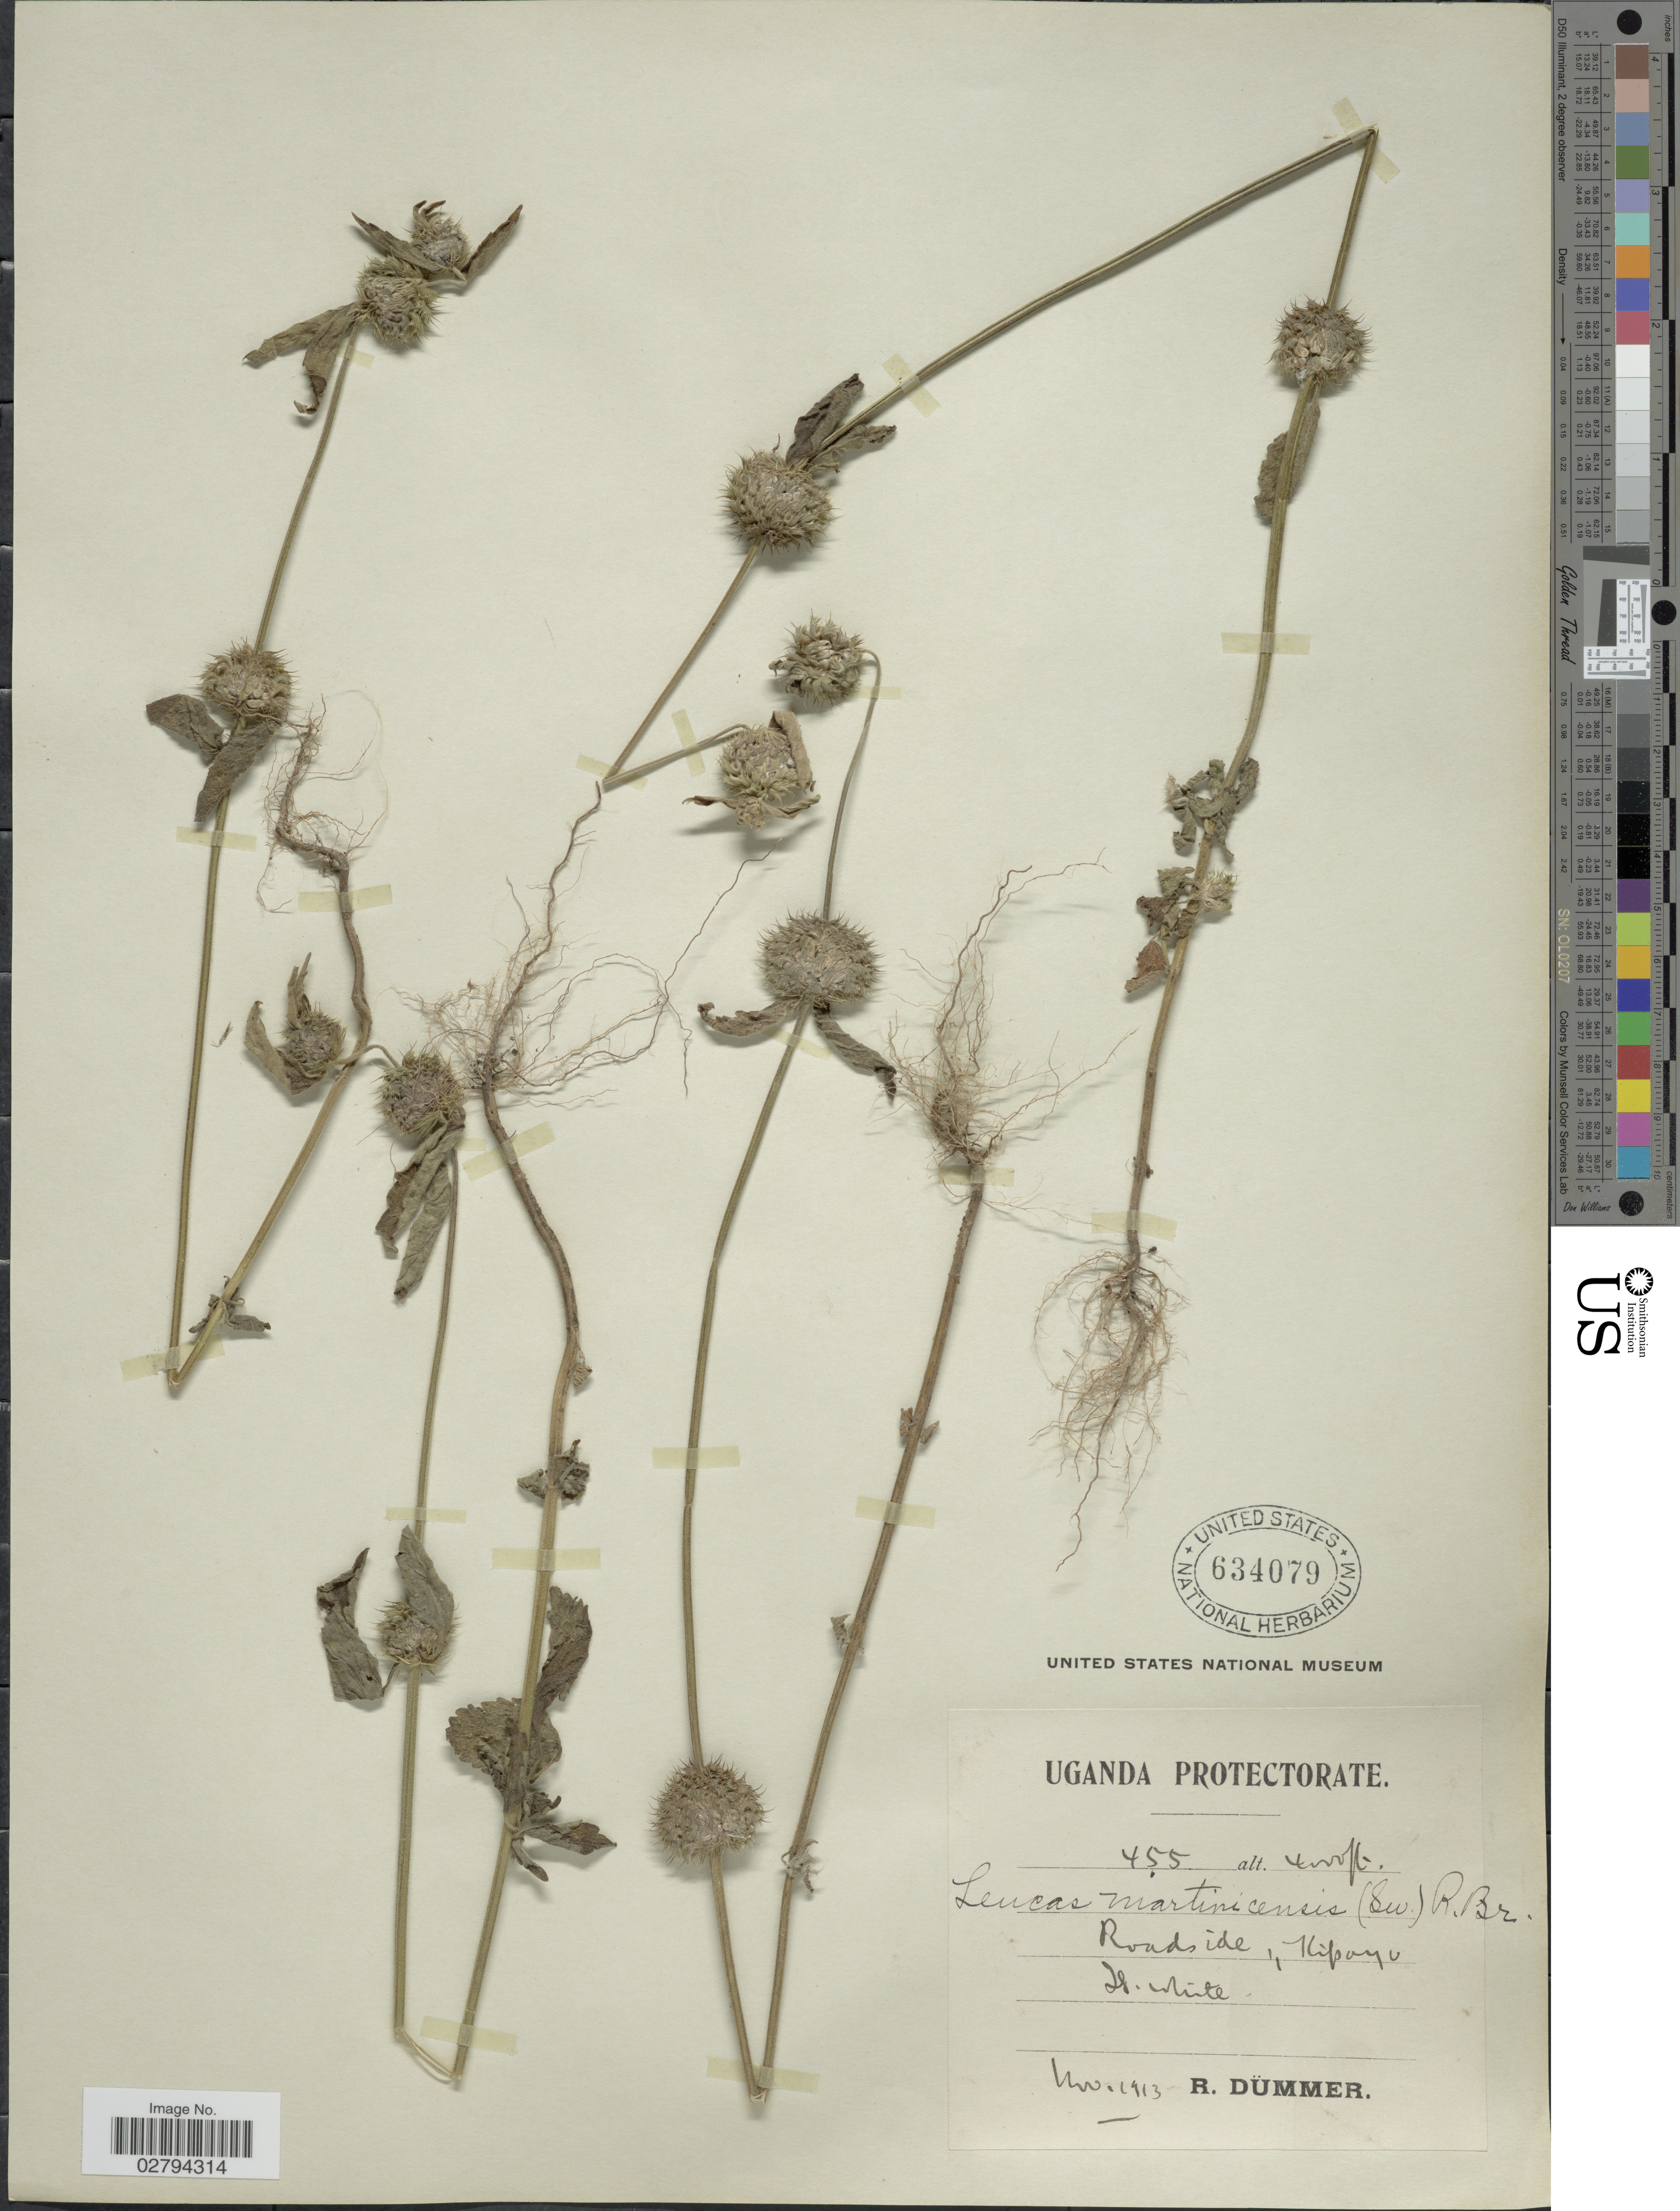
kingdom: Plantae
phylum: Tracheophyta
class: Magnoliopsida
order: Lamiales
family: Lamiaceae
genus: Leucas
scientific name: Leucas martinicensis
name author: (Jacq.) R. Br.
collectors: R. A. Dümmer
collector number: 455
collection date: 1913-11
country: Uganda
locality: Uganda Protectorate. Roadside, Kipayo.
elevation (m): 1219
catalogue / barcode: US 634079